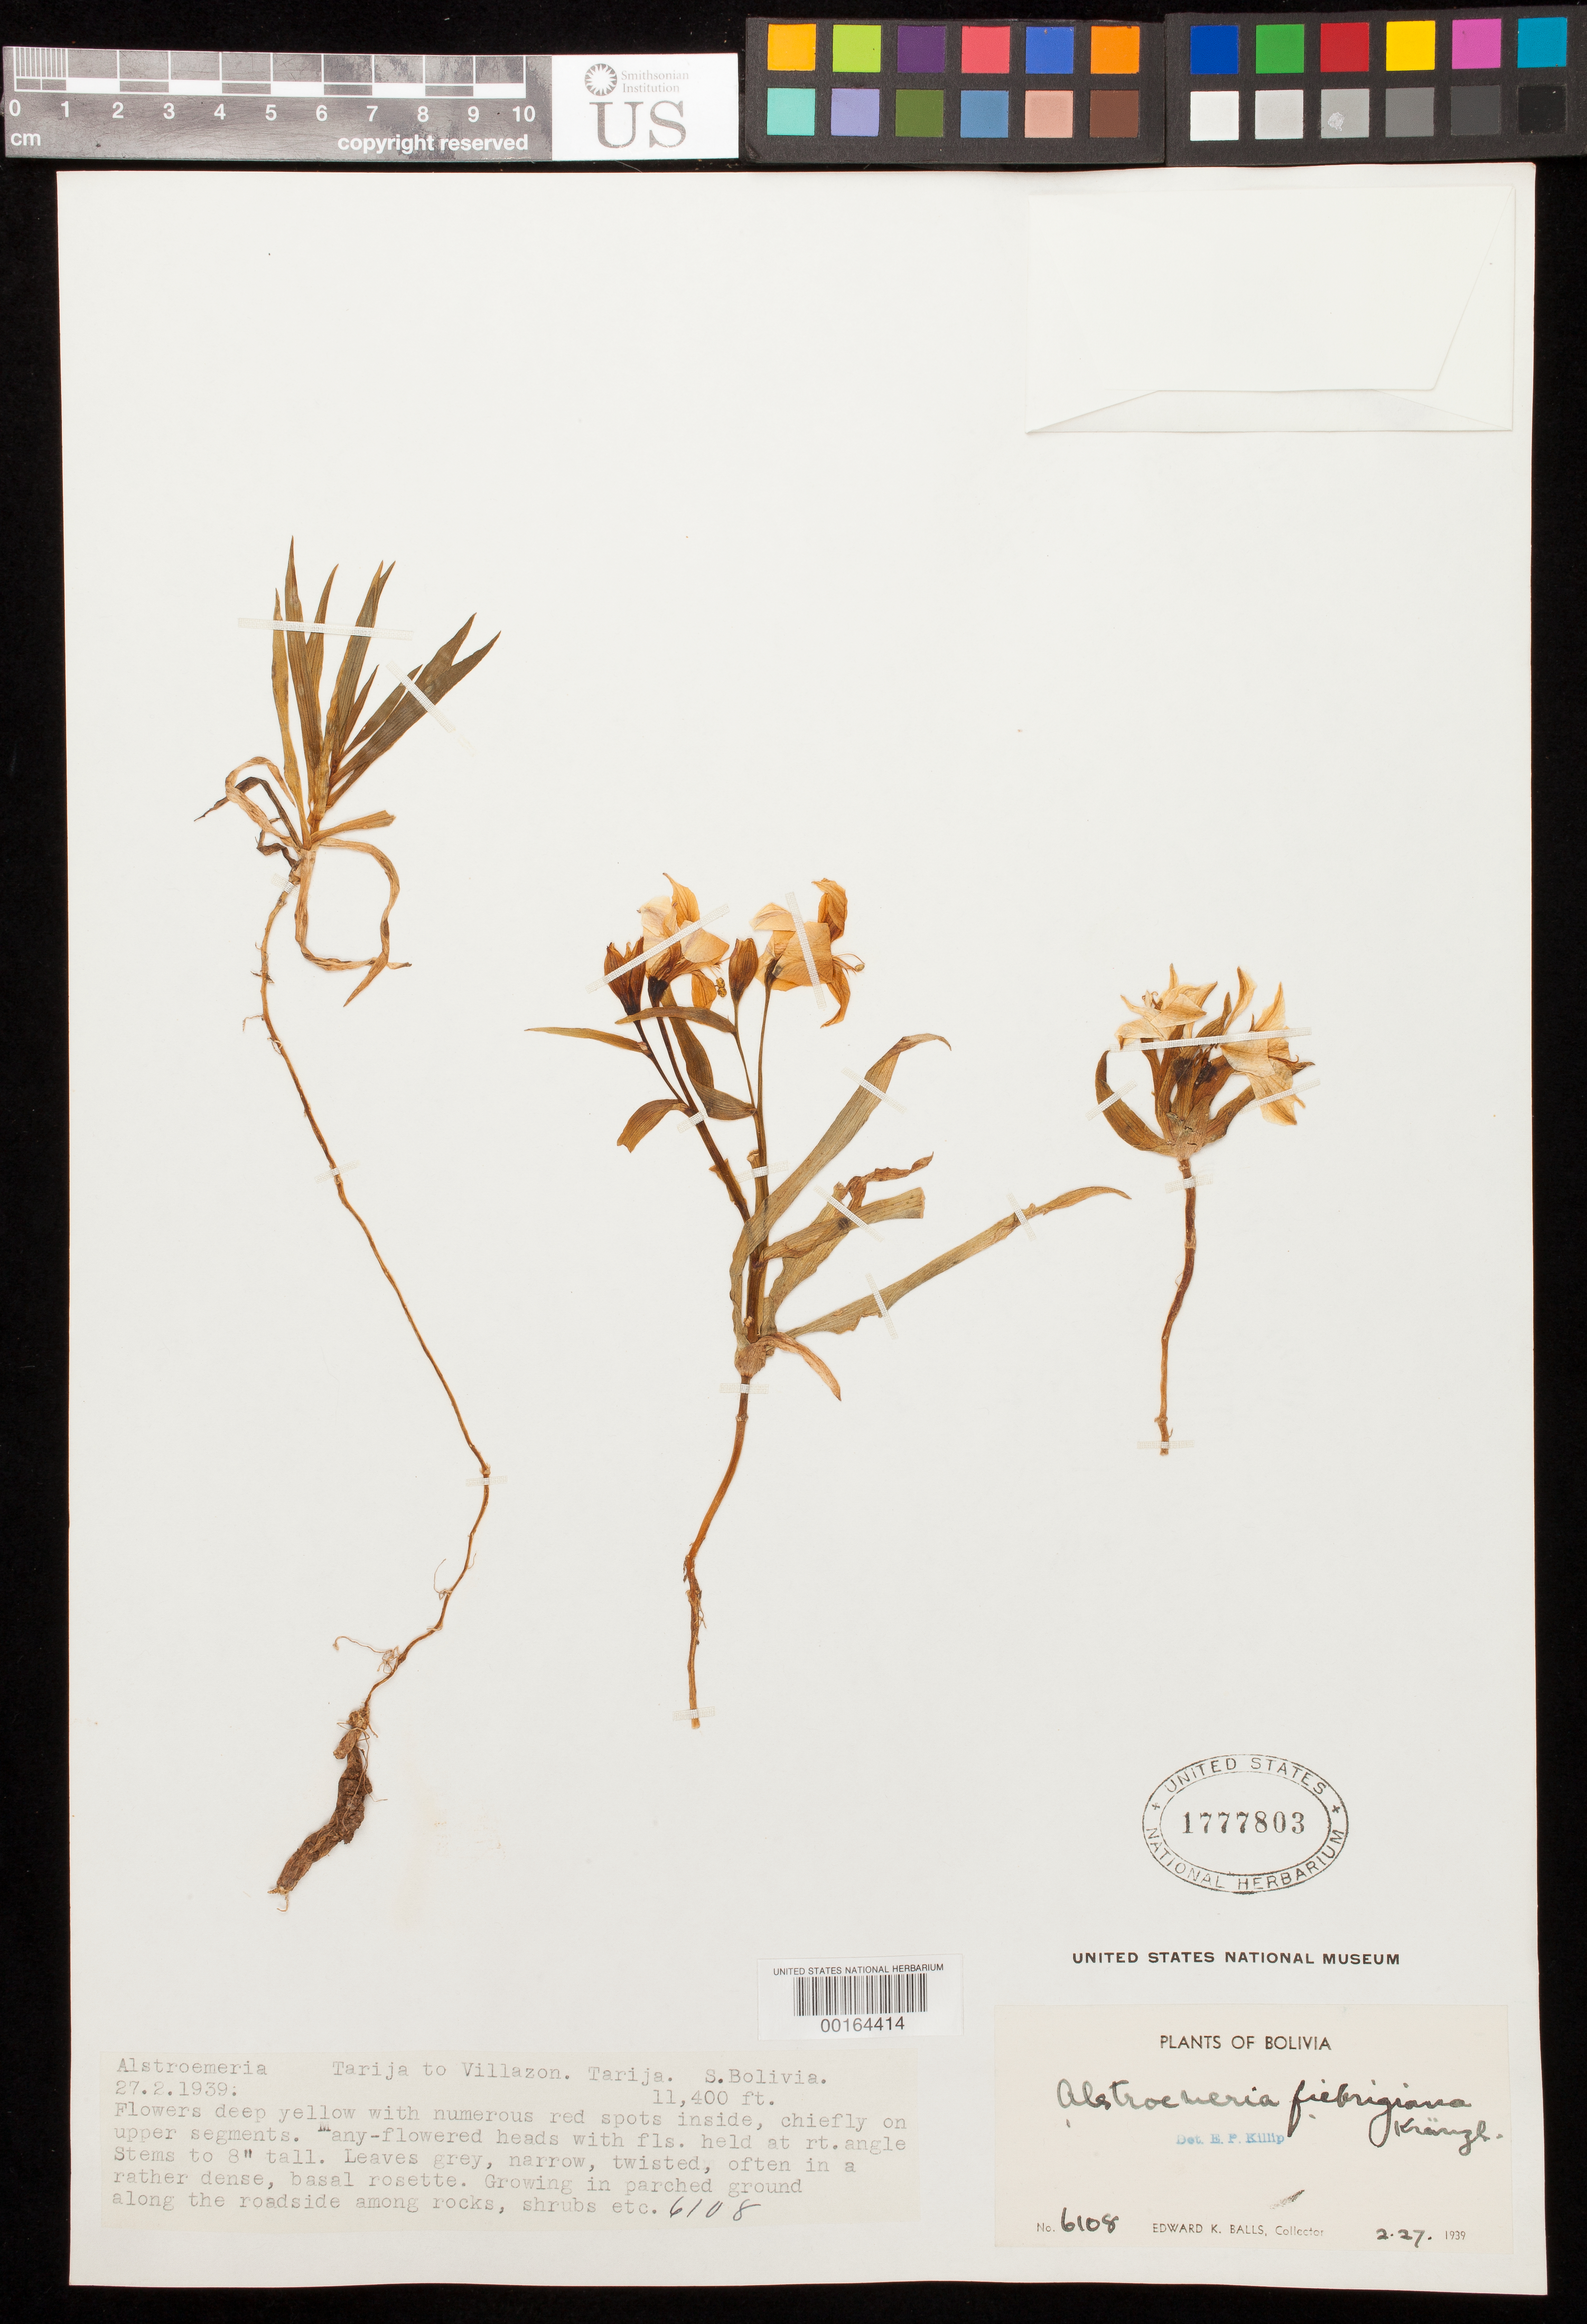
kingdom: Plantae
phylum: Tracheophyta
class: Liliopsida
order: Liliales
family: Alstroemeriaceae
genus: Alstroemeria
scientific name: Alstroemeria fiebrigiana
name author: Kraenzl.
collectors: E. K. Balls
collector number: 6108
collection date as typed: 27 Feb 1939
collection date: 1939-02-27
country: Bolivia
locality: Tarija; Tarija to Villazon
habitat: Parched ground along the roadside among rocks, shrubs, etc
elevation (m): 3475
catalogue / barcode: US 1777803